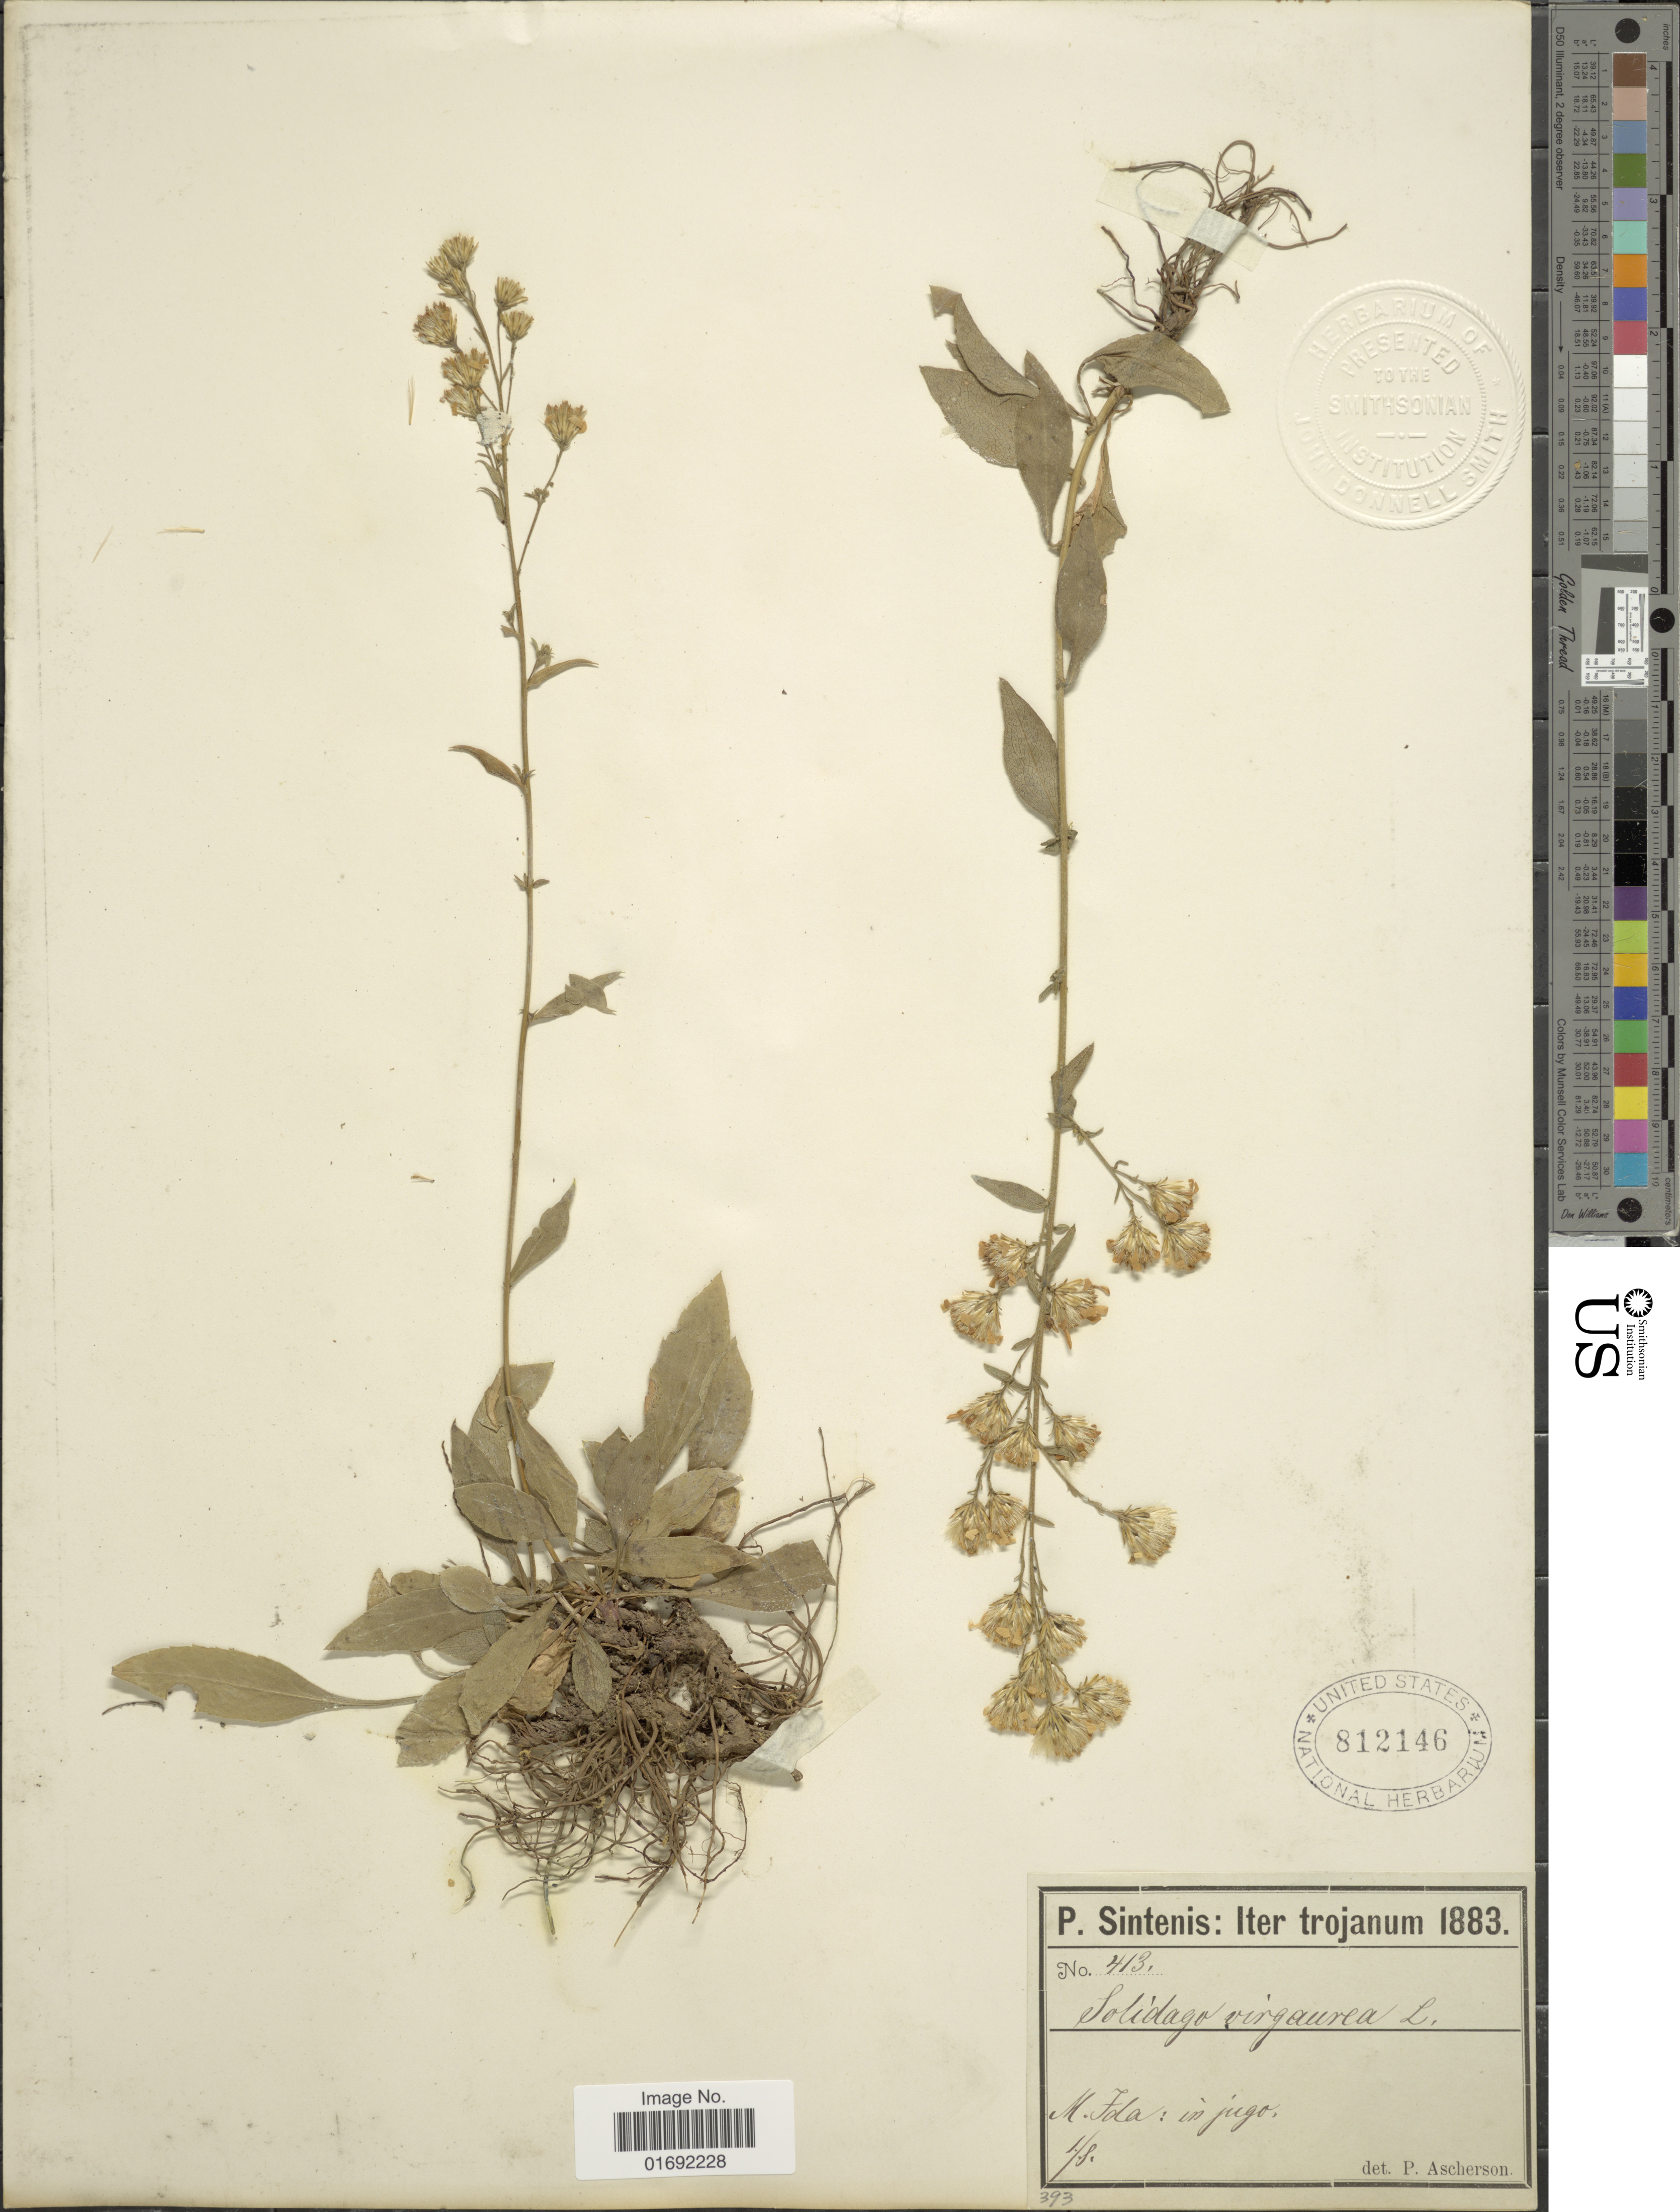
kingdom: Plantae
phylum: Tracheophyta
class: Magnoliopsida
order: Asterales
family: Asteraceae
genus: Solidago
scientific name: Solidago virgaurea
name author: L.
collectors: P. Sintenis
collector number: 413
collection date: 1883-08-01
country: Turkey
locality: M. Fala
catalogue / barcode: US 812146